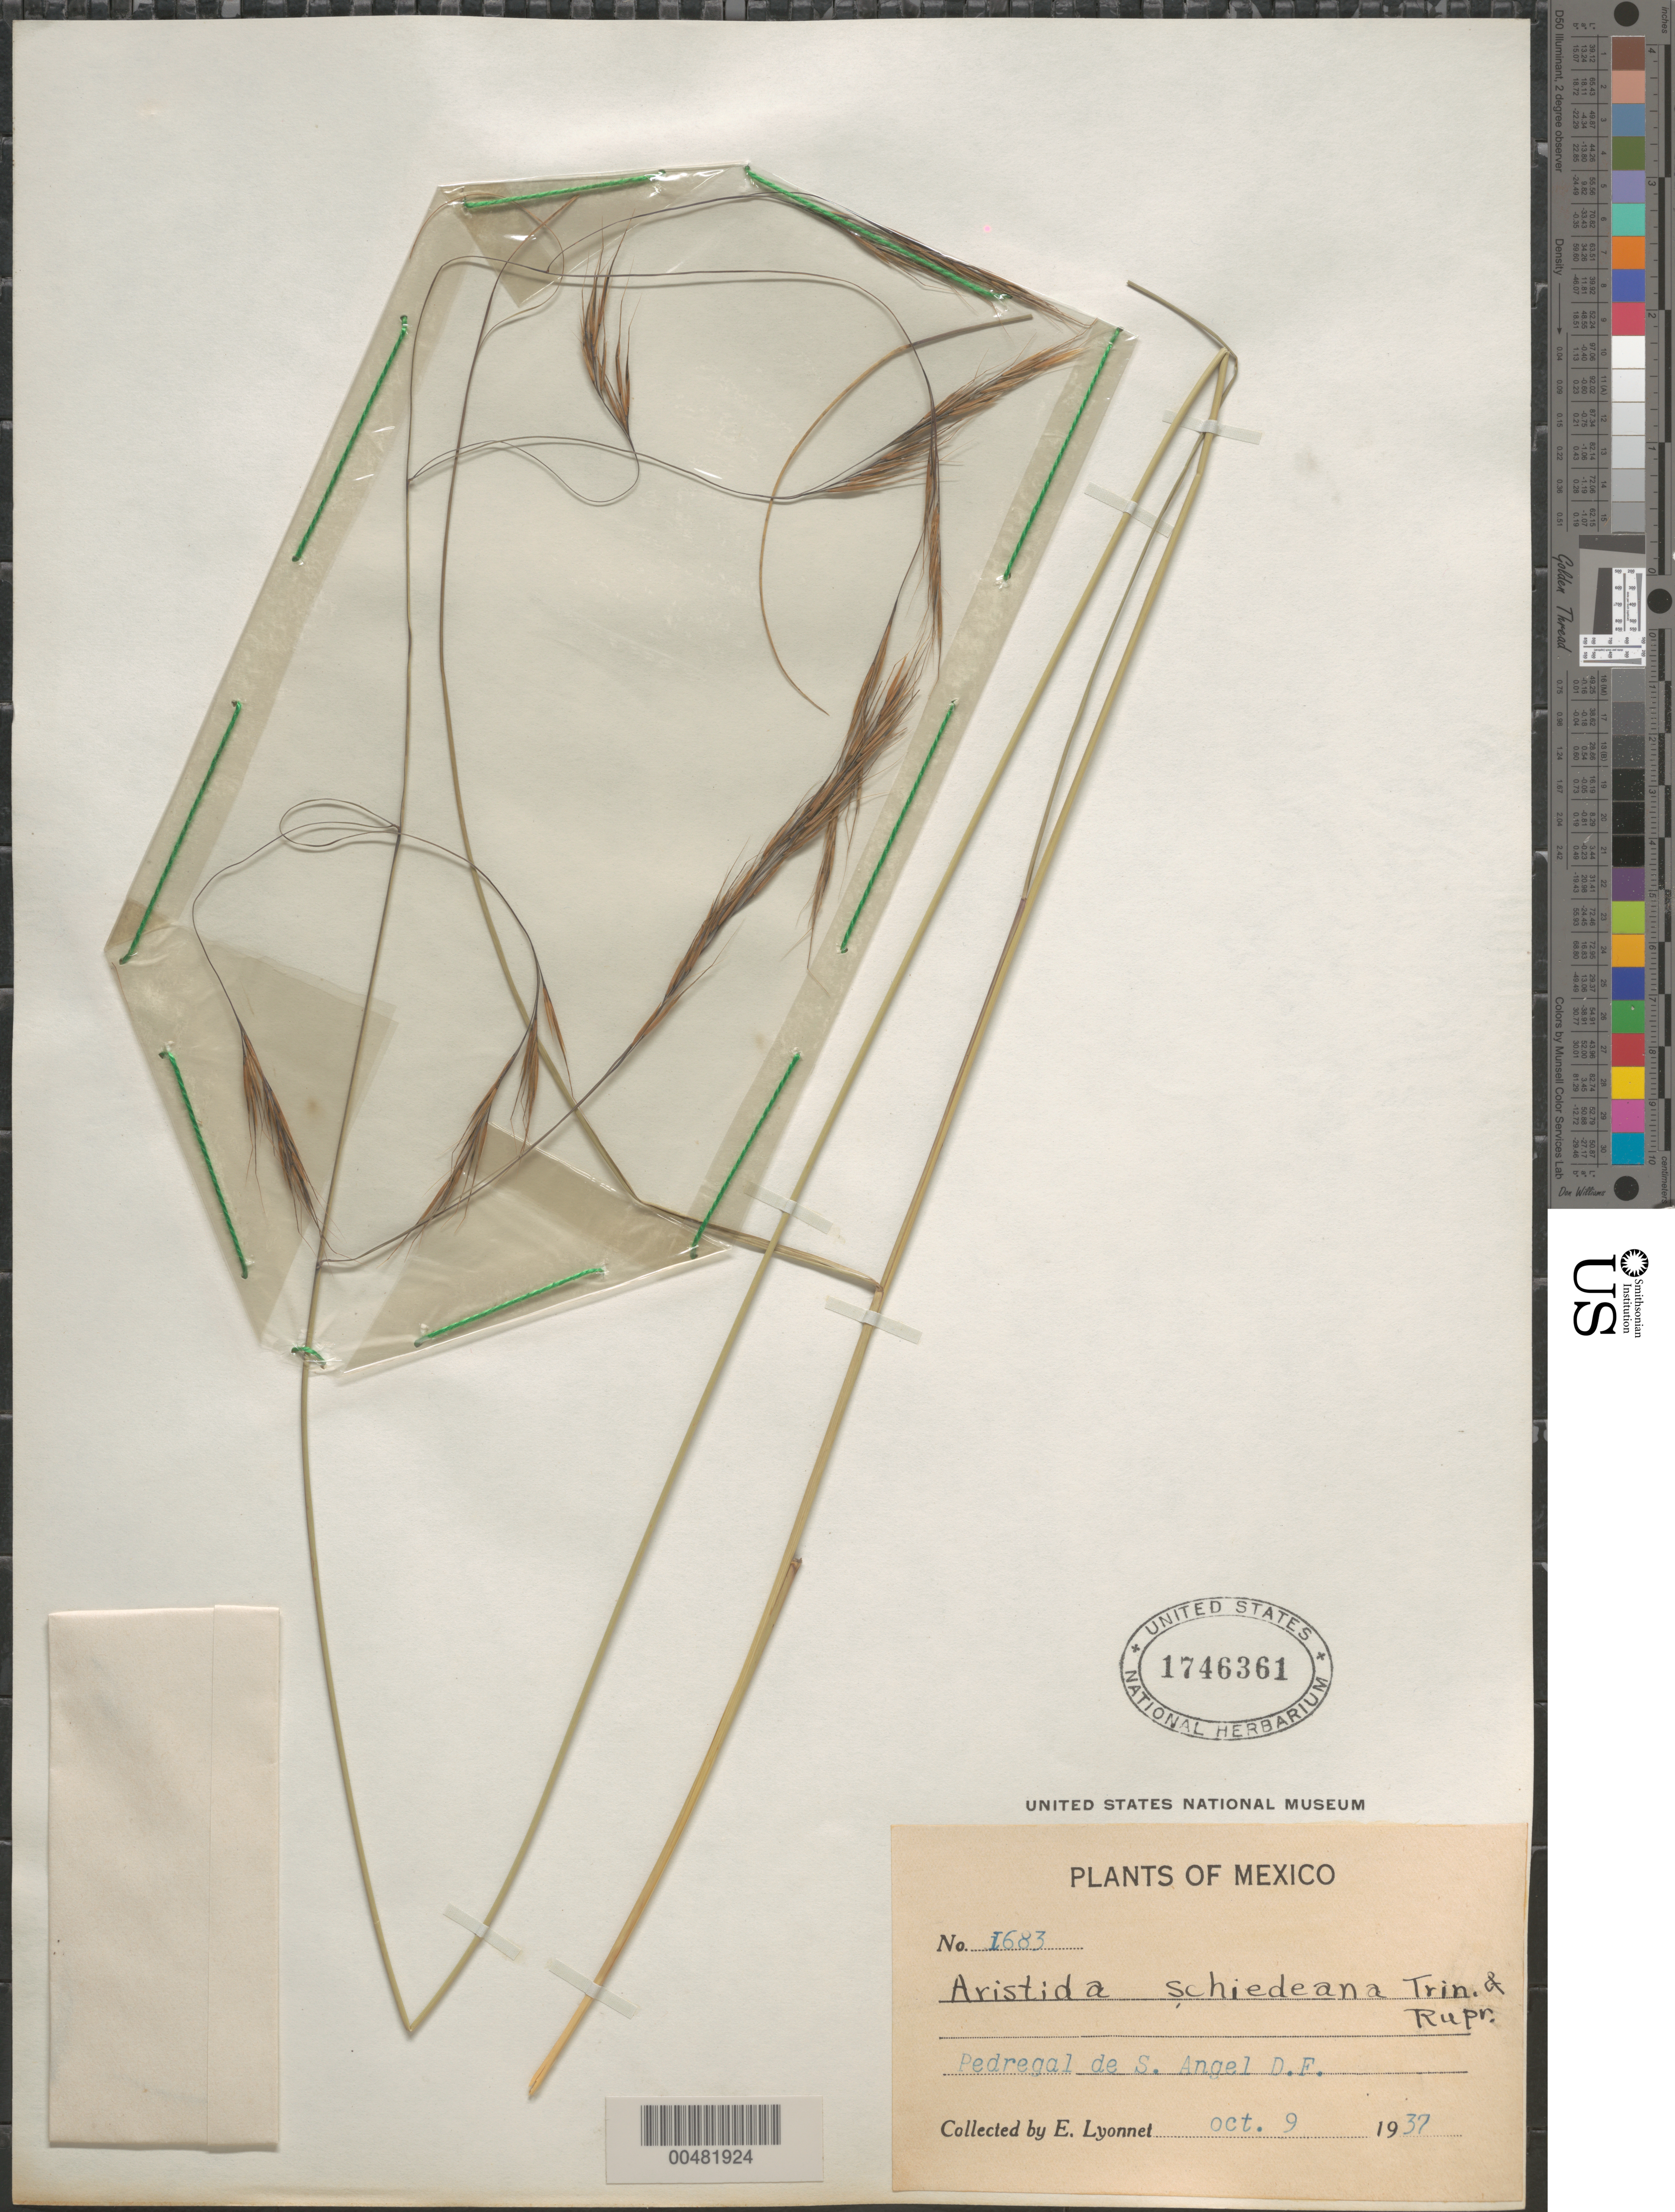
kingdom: Plantae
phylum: Tracheophyta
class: Liliopsida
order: Poales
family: Poaceae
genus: Aristida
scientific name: Aristida schiedeana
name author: Trin. & Rupr.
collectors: Bro. E. Lyonnet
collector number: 1683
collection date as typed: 9 Oct 1937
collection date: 1937-10-09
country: Mexico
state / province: Distrito Federal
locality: Pedregal de S. Angel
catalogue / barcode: US 1746361